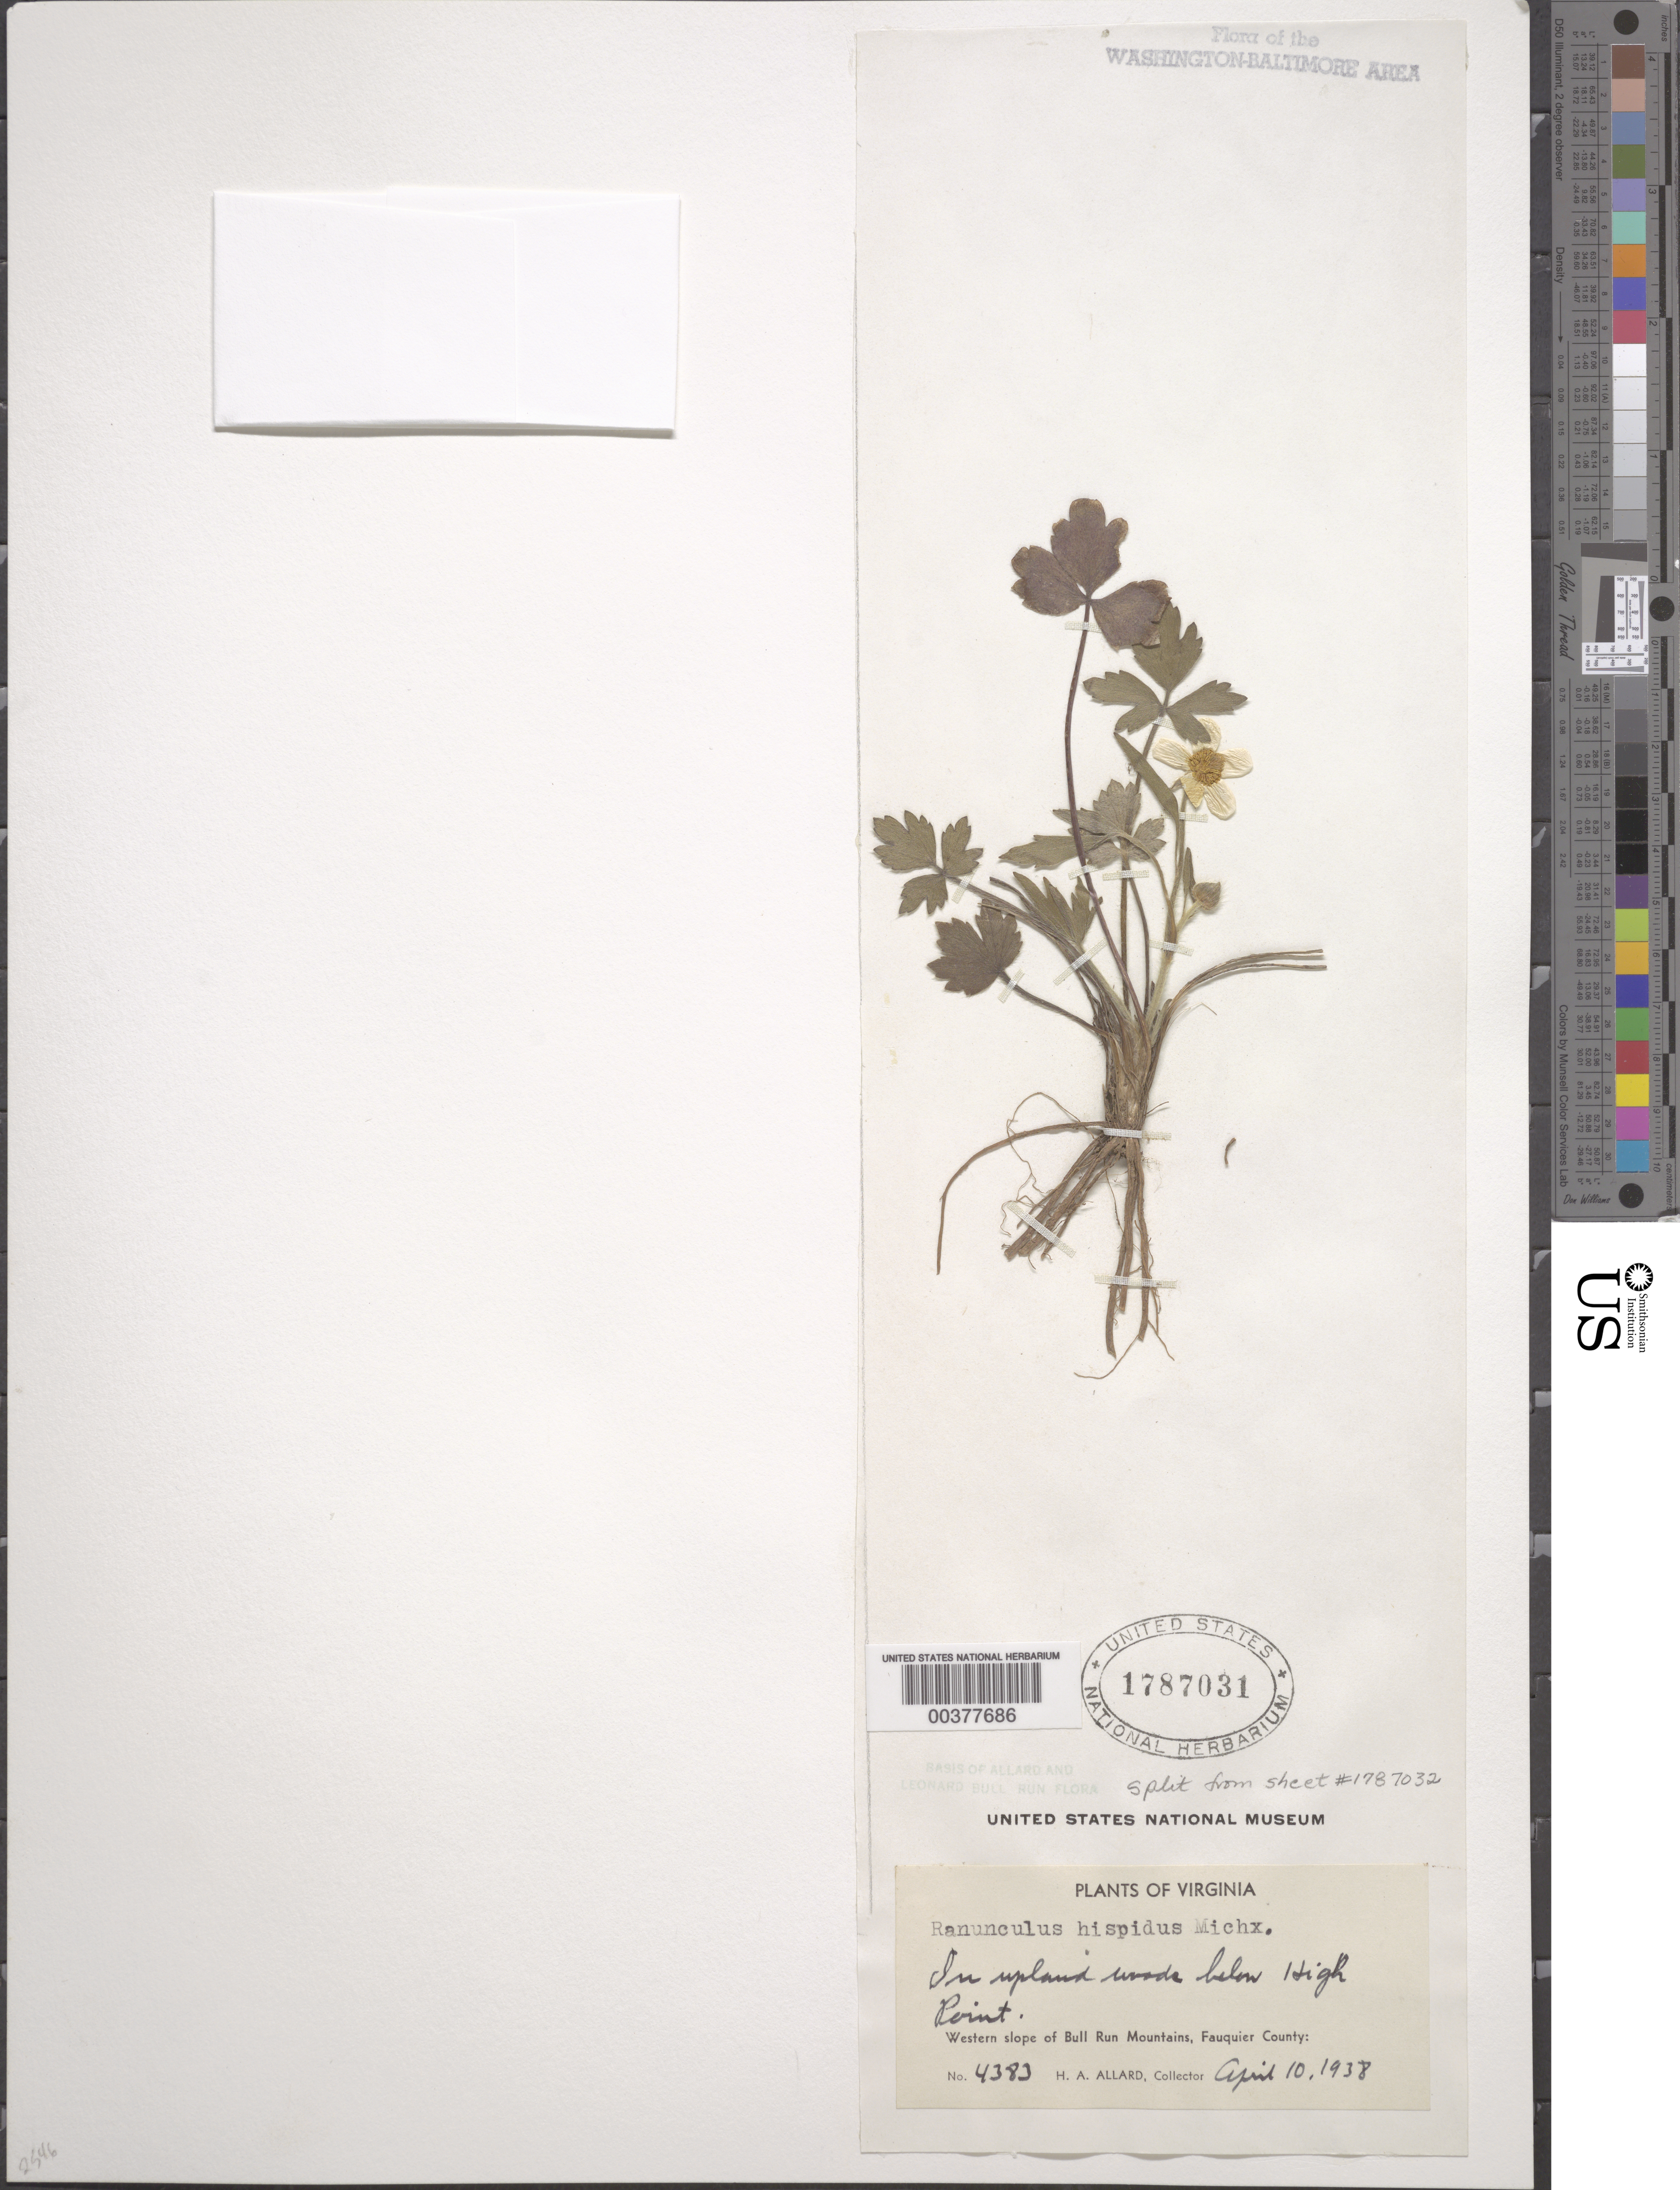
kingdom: Plantae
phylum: Tracheophyta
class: Magnoliopsida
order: Ranunculales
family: Ranunculaceae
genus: Ranunculus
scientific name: Ranunculus hispidus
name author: Michx.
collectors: H. A. Allard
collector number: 4383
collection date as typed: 10 Apr 1938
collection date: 1938-04-10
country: United States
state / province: Virginia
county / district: Fauquier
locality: Below High Point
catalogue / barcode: US 1787031